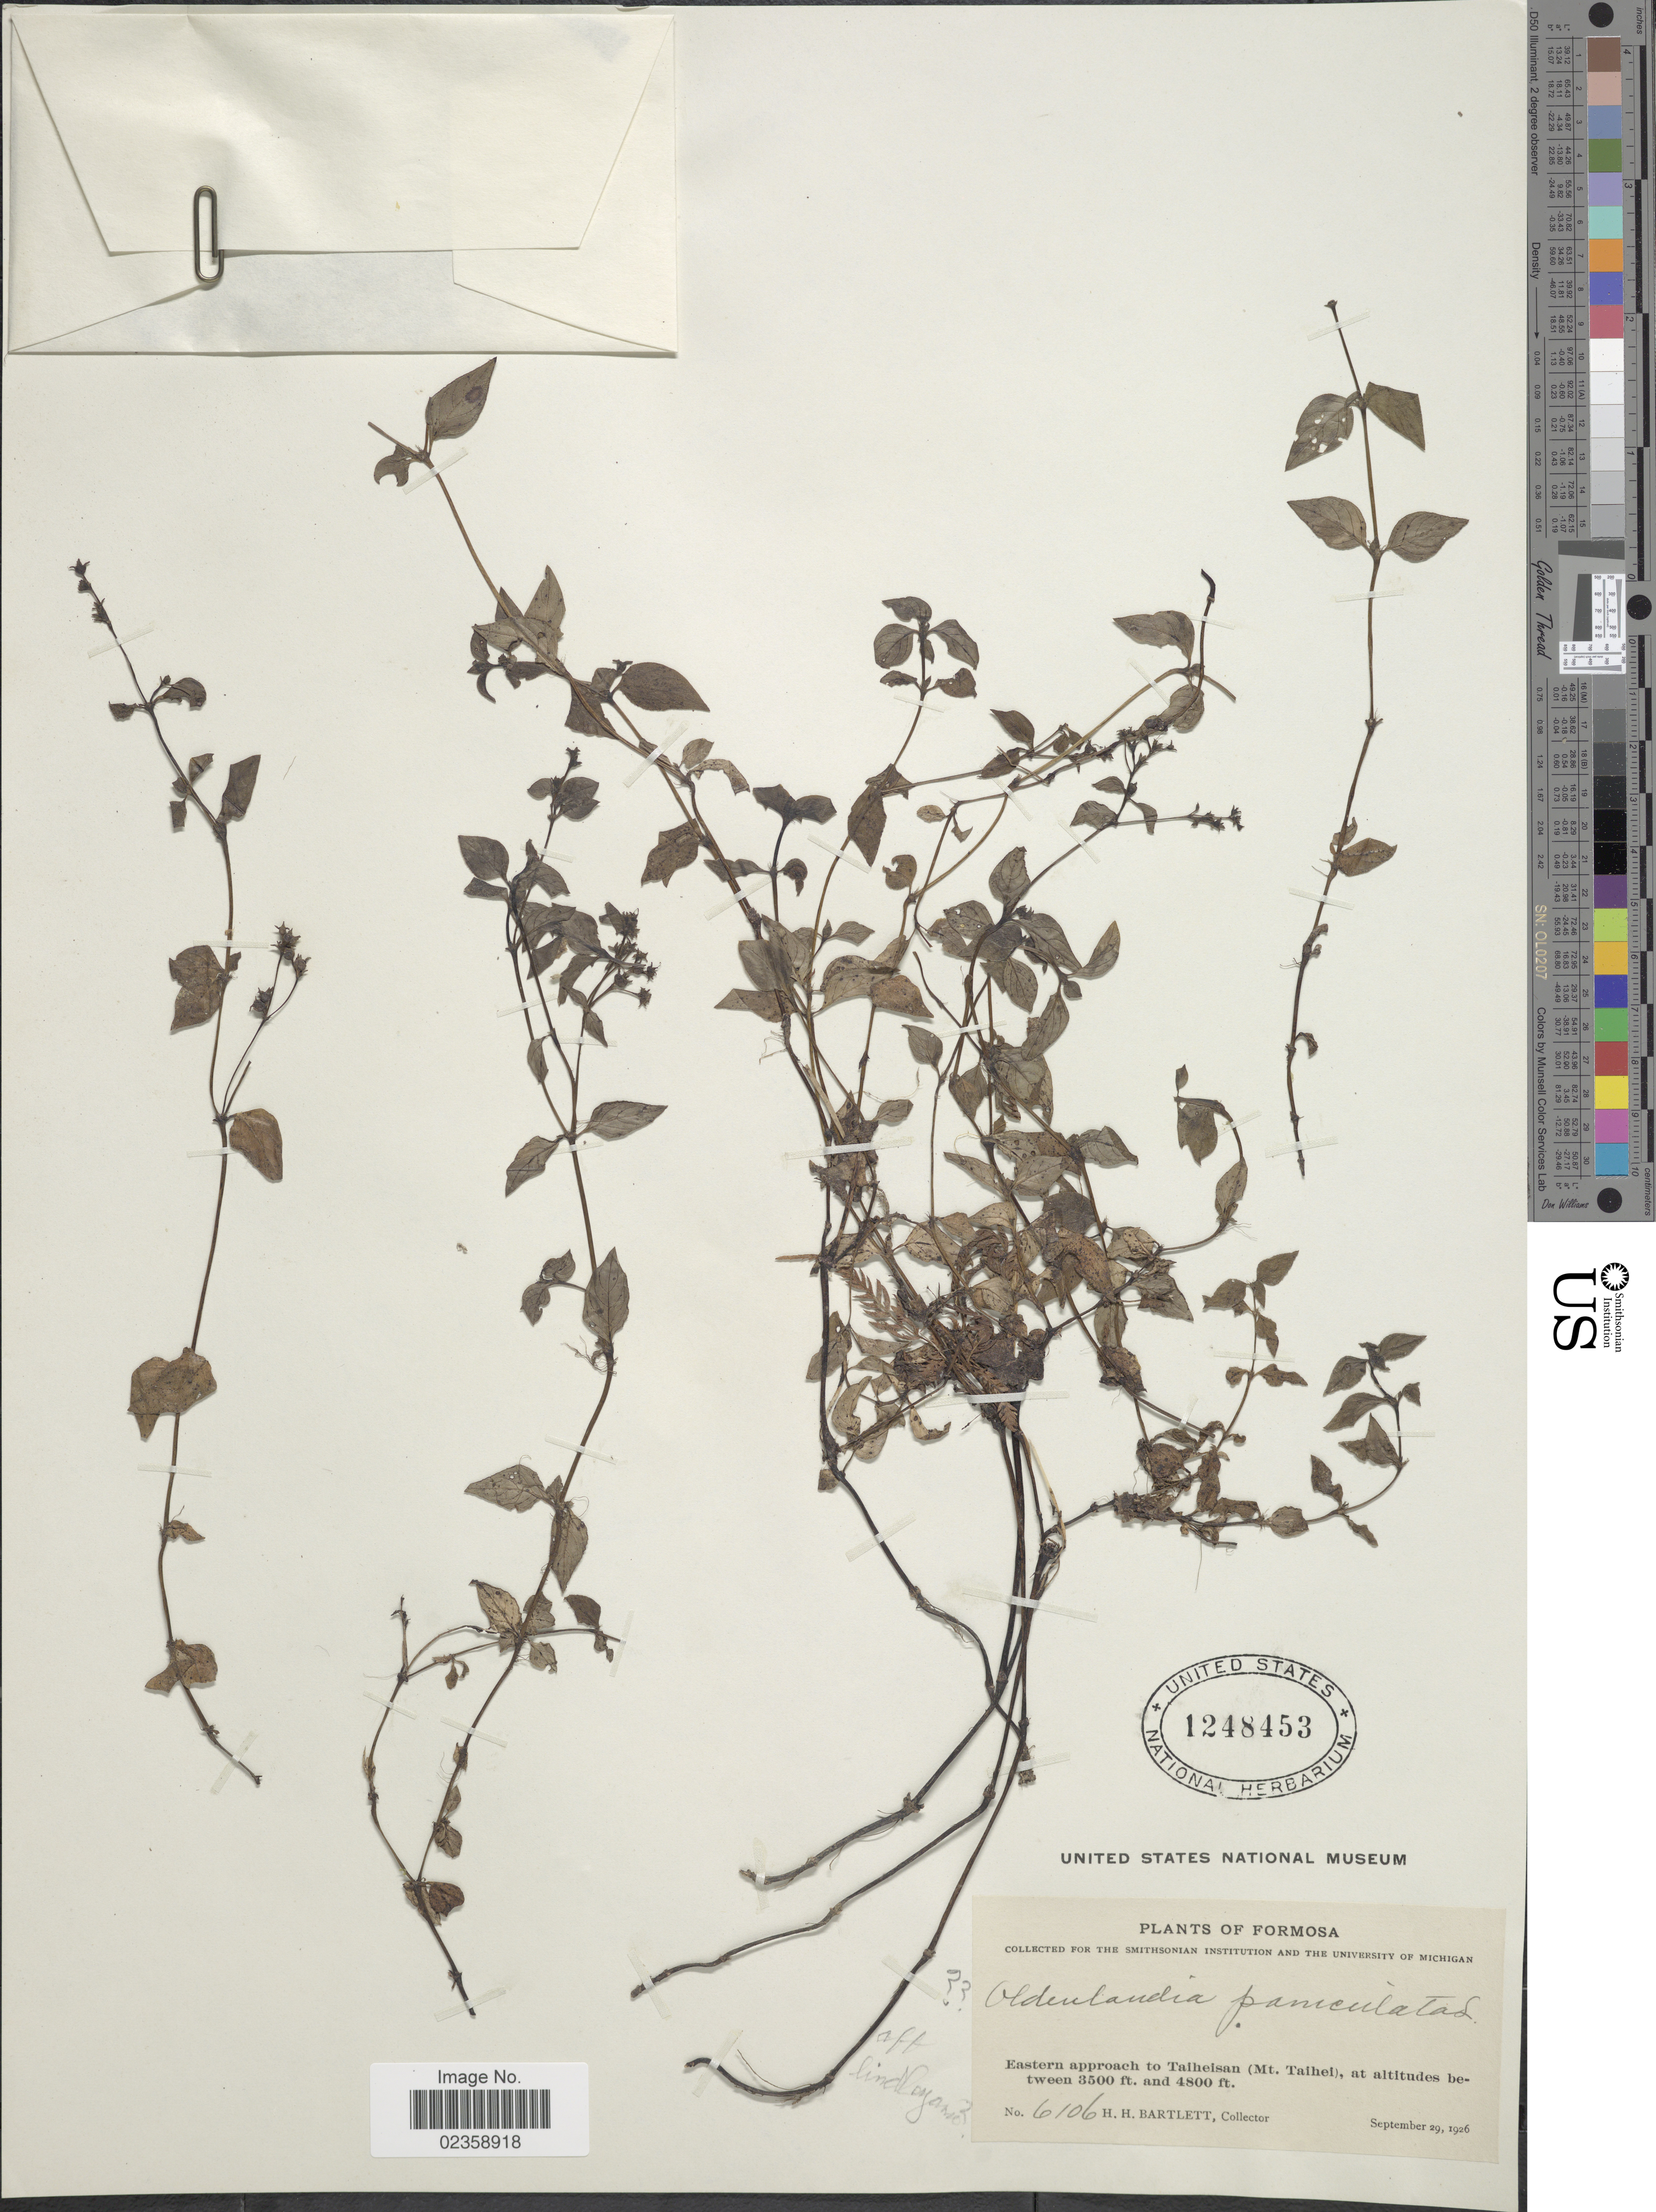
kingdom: Plantae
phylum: Tracheophyta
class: Magnoliopsida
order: Gentianales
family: Rubiaceae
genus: Oldenlandia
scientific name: Oldenlandia paniculata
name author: L.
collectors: H. H. Bartlett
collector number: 6106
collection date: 1926-09-29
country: Taiwan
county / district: Yilan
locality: Formosa. Eastern approach to0 Taiheisan (Mt. Taihei)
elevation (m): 1067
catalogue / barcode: US 1248453